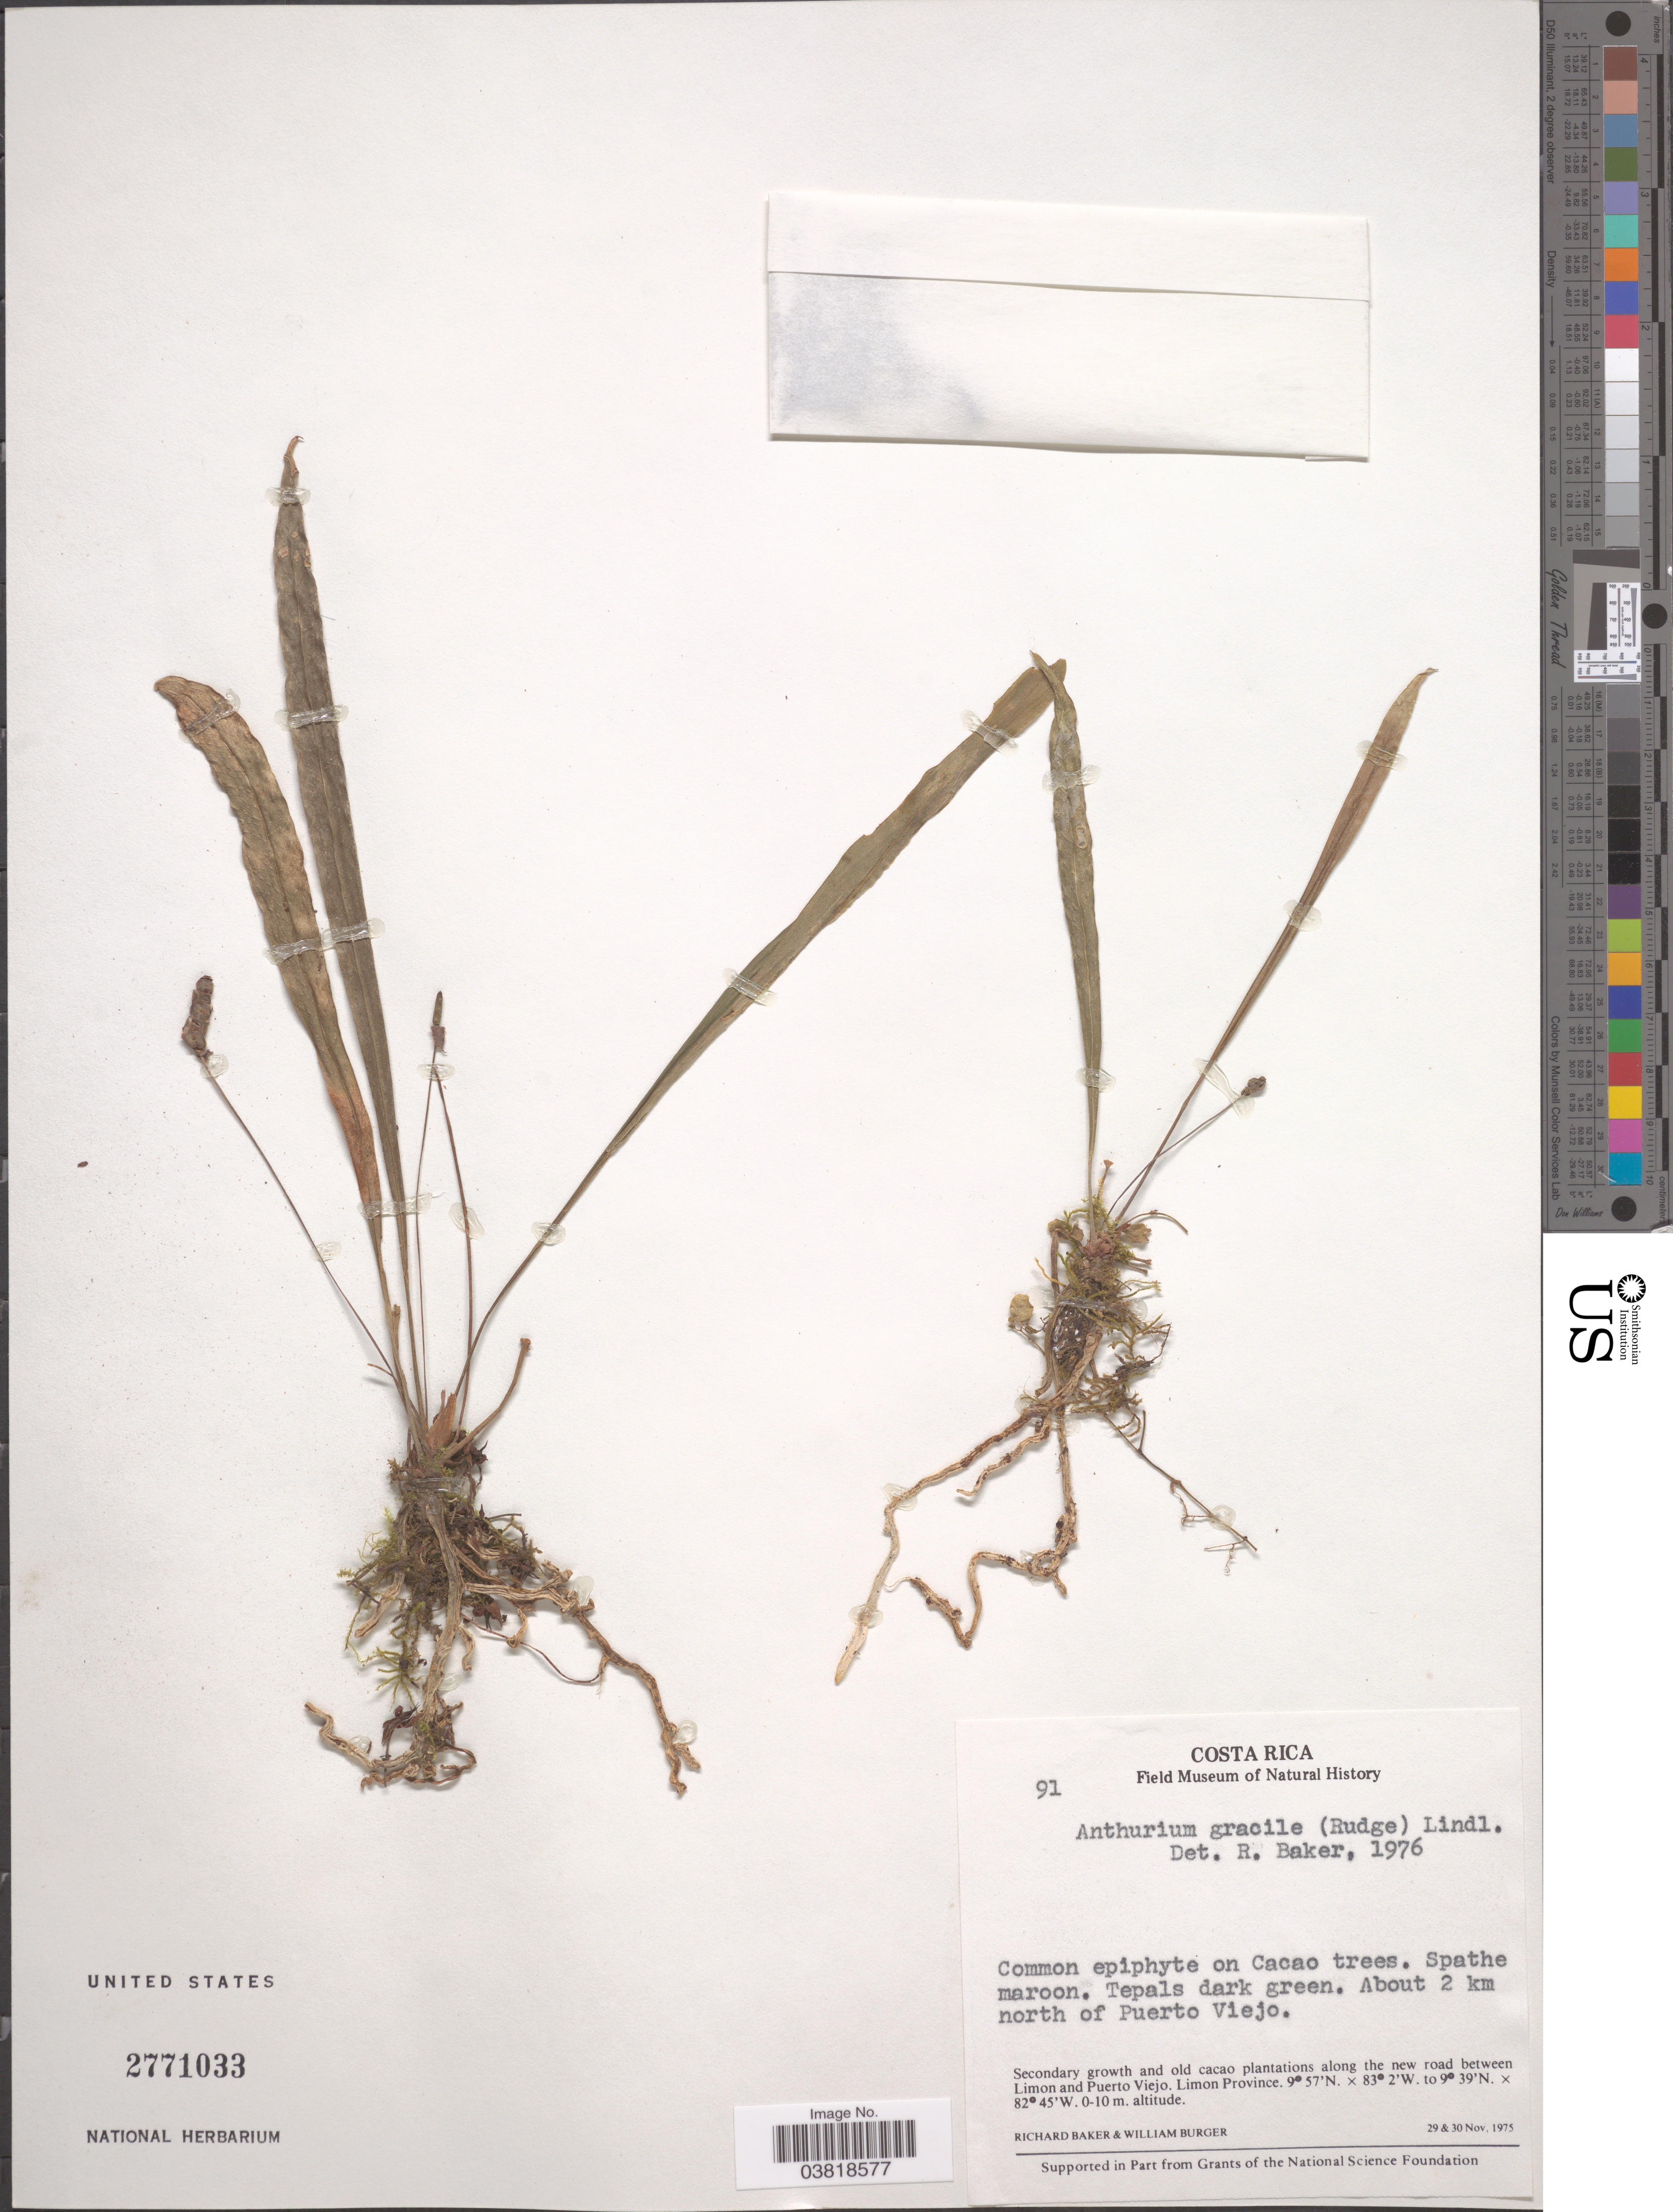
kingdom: Plantae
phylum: Tracheophyta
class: Liliopsida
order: Alismatales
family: Araceae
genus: Anthurium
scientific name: Anthurium gracile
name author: (Rudge) Schott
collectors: R. A. Baker & W. Burger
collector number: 91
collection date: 1975-11-29/1975-11-30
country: Costa Rica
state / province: Limón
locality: About 2 km north of Puerto Viejo. Secondary growth and old cacao plantations along the new road between Limon and Puerto Viejo.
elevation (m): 0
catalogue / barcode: US 2771033